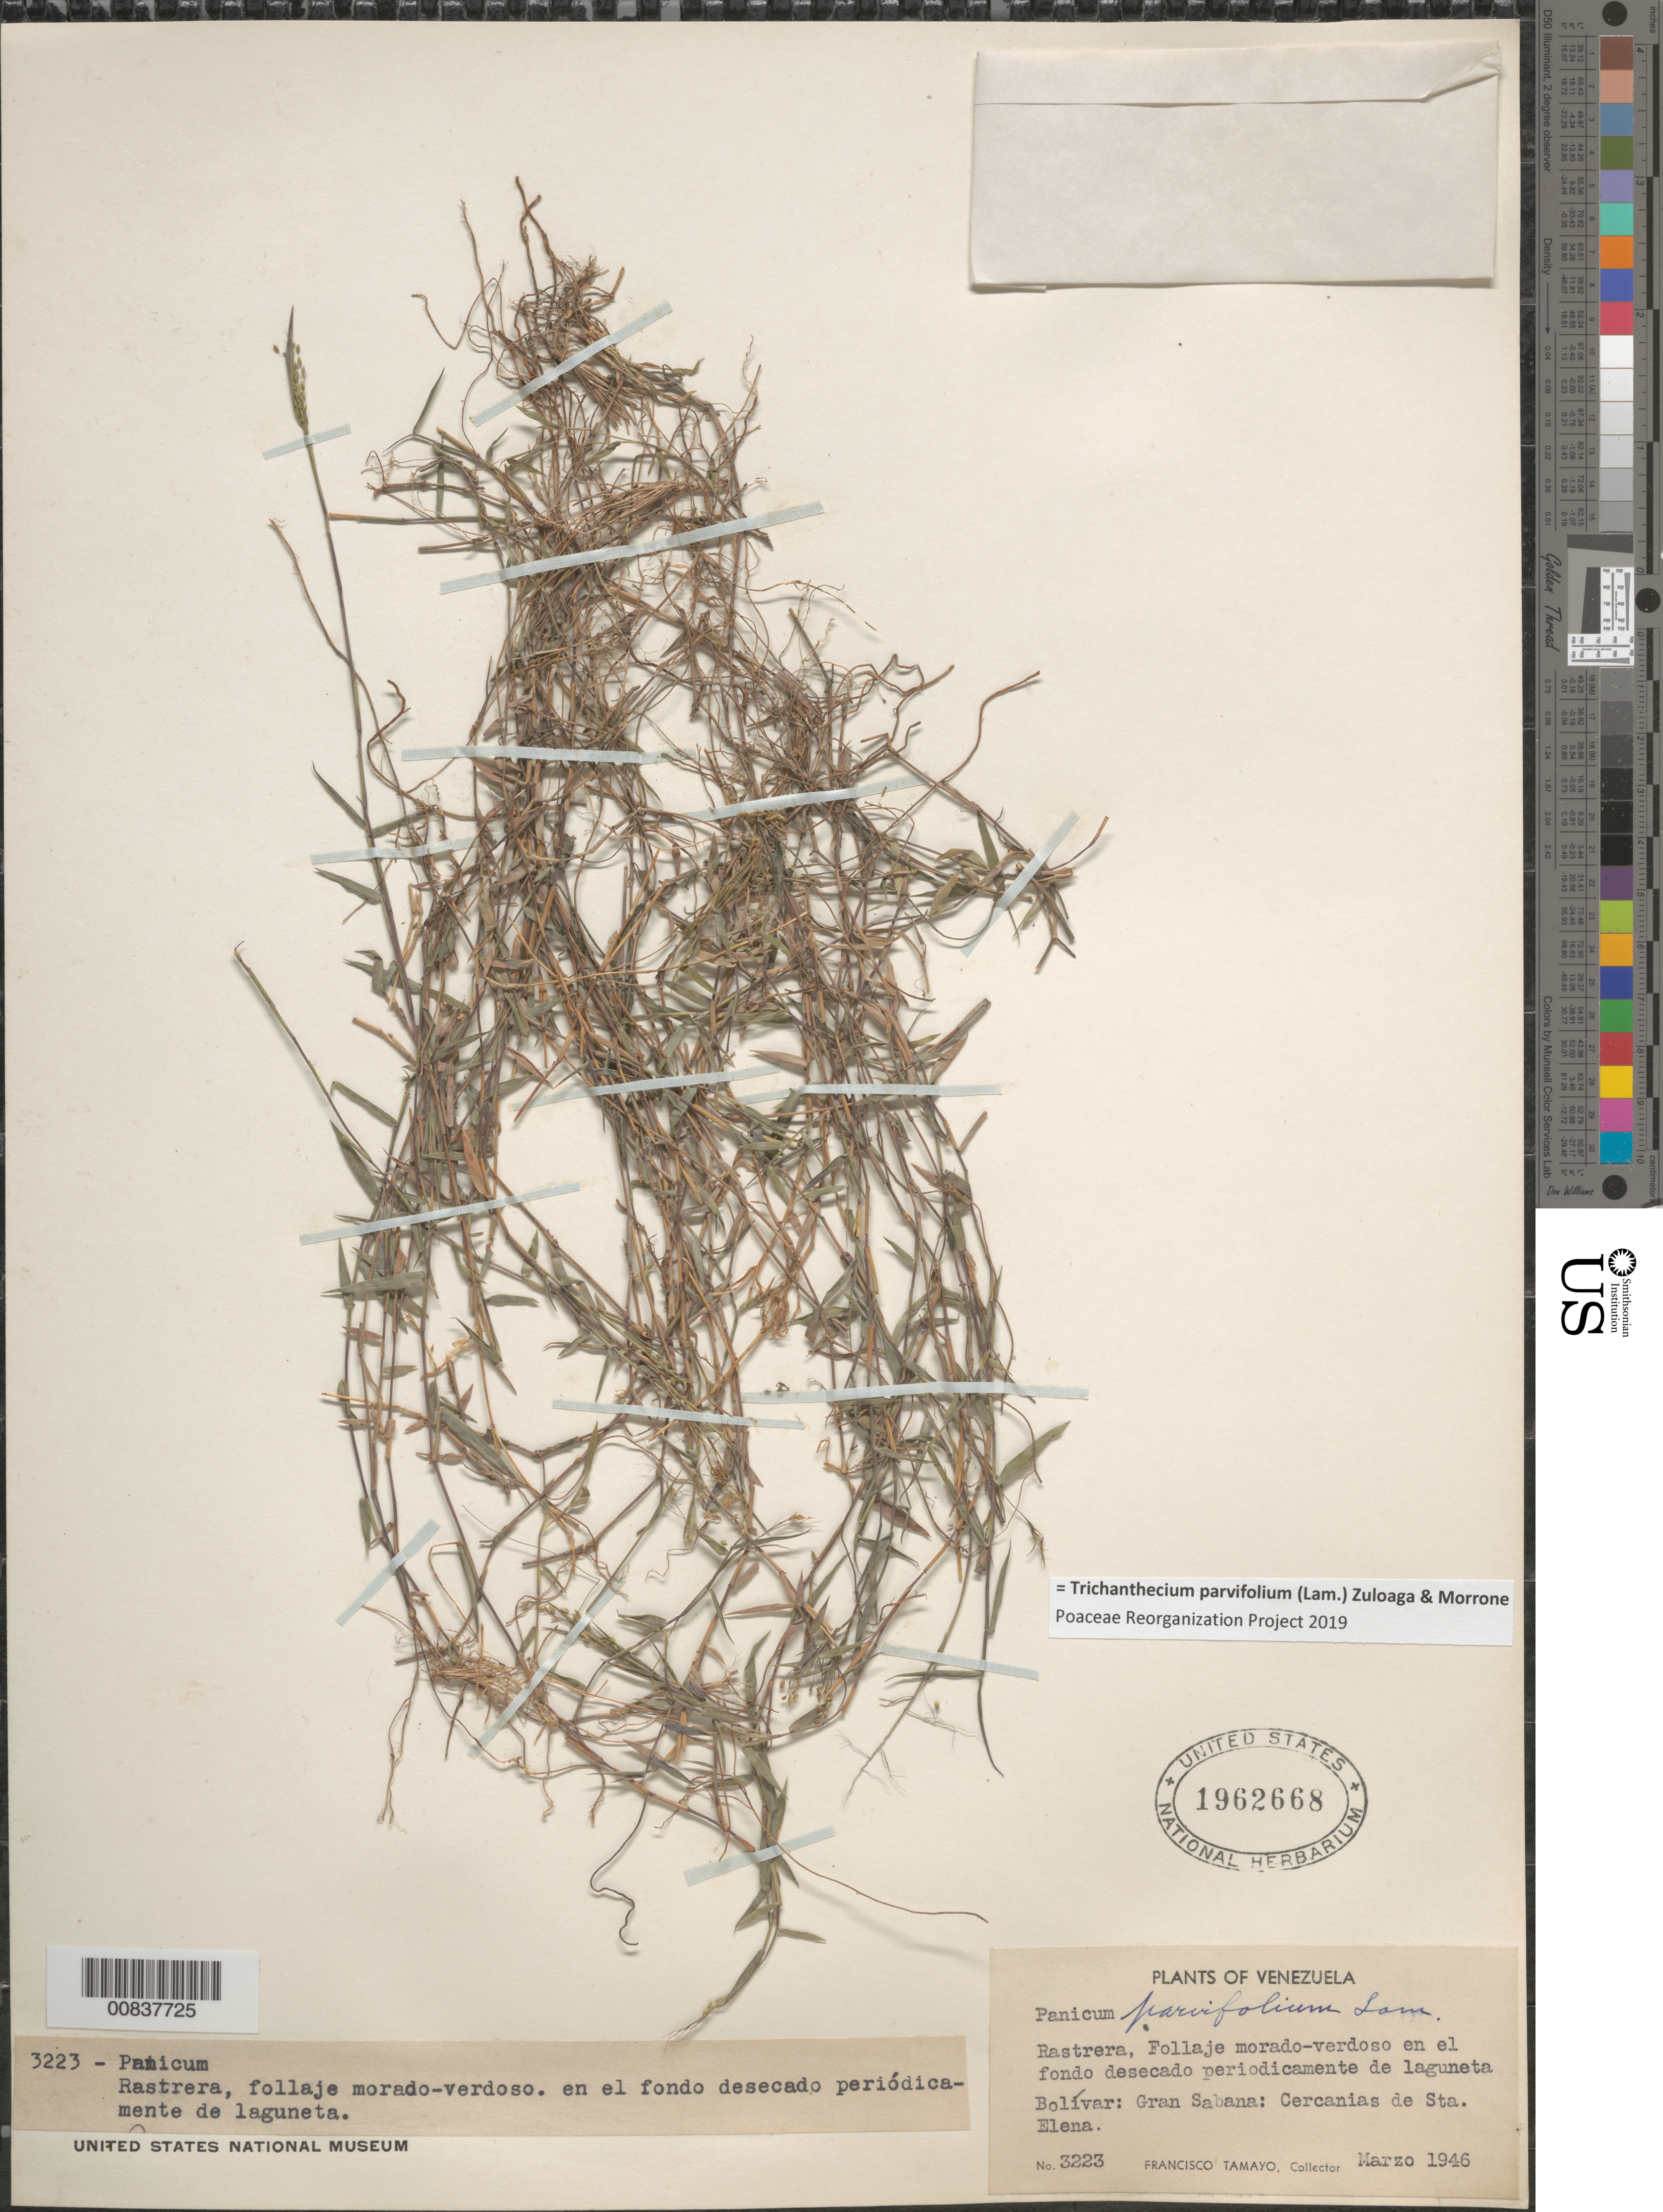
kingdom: Plantae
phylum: Tracheophyta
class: Liliopsida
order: Poales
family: Poaceae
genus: Trichanthecium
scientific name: Trichanthecium parvifolium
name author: (Lam.) Zuloaga & Morrone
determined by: Poaceae Reorganization Project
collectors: F. Tamayo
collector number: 3223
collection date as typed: Mar-46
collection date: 1946-03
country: Venezuela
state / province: Bolívar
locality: Gran Sabana, Sta. Elena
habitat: Fondo desecado periodicamente de laguneta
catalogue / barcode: US 1962668